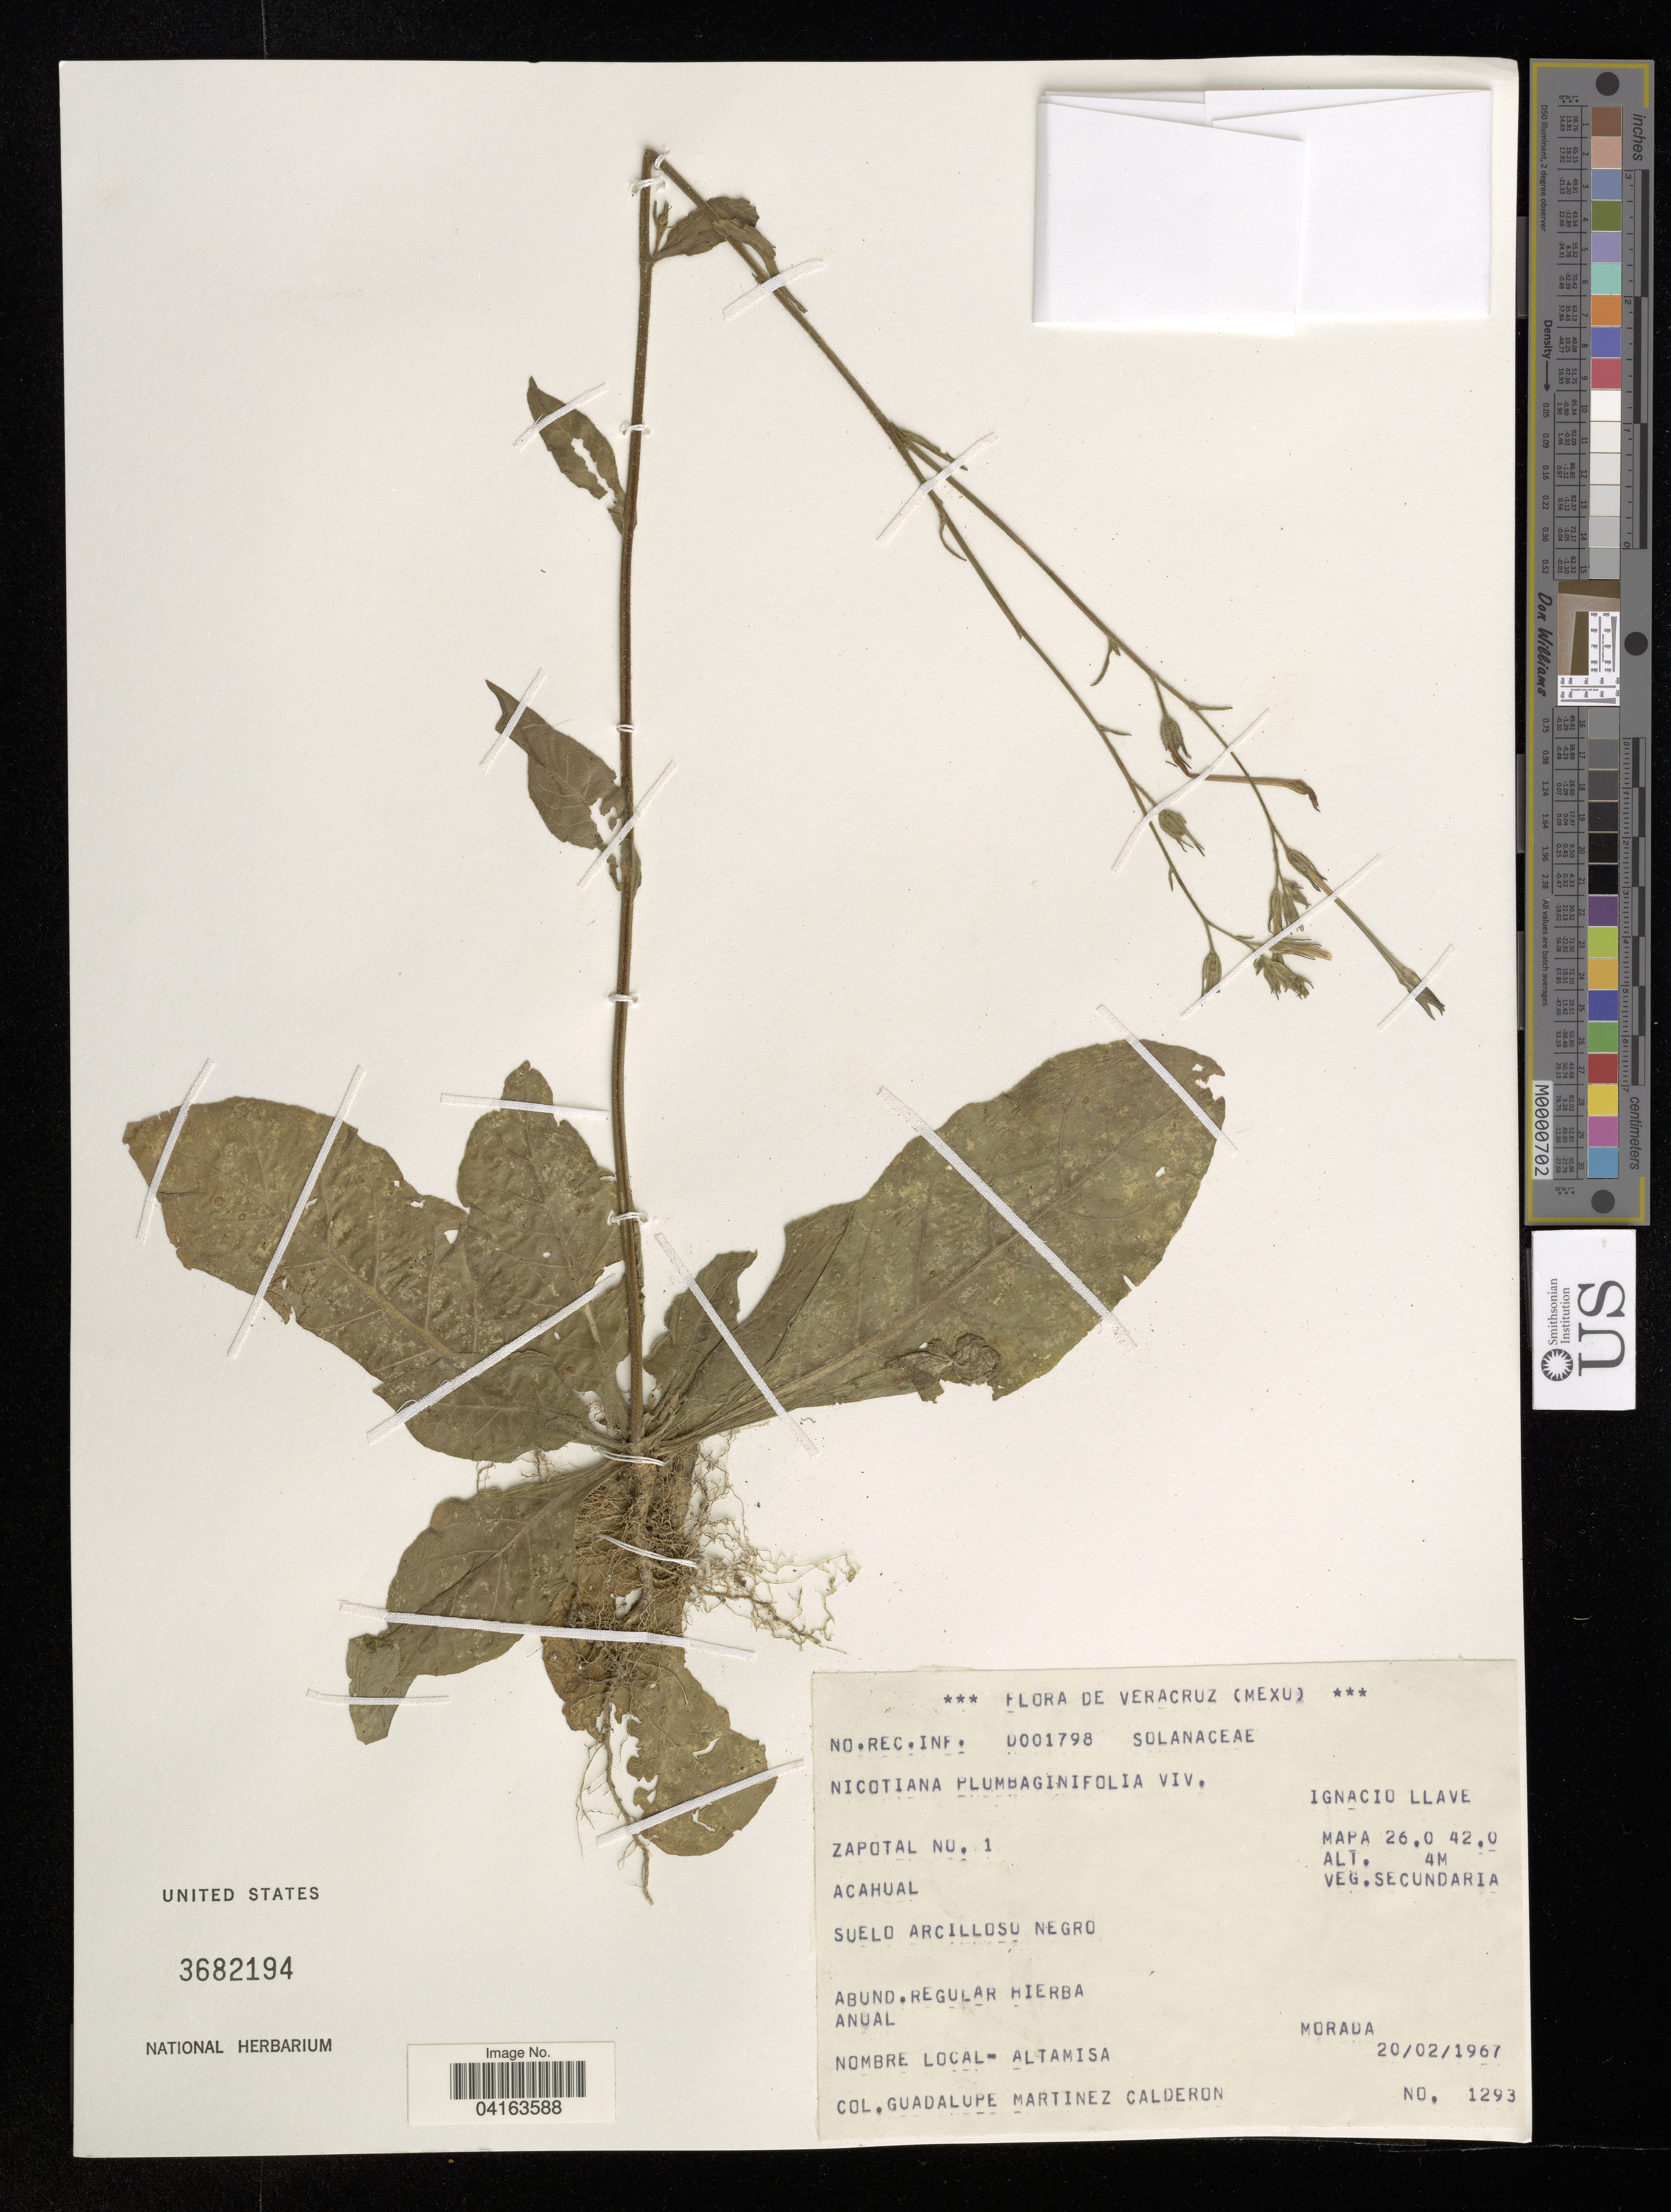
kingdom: Plantae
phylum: Tracheophyta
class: Magnoliopsida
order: Solanales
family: Solanaceae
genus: Nicotiana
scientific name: Nicotiana plumbaginifolia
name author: Viv.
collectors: G. Martínez Calderón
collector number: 1293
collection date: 1967-02-20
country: Mexico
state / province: Veracruz Llave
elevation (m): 4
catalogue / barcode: US 3682194